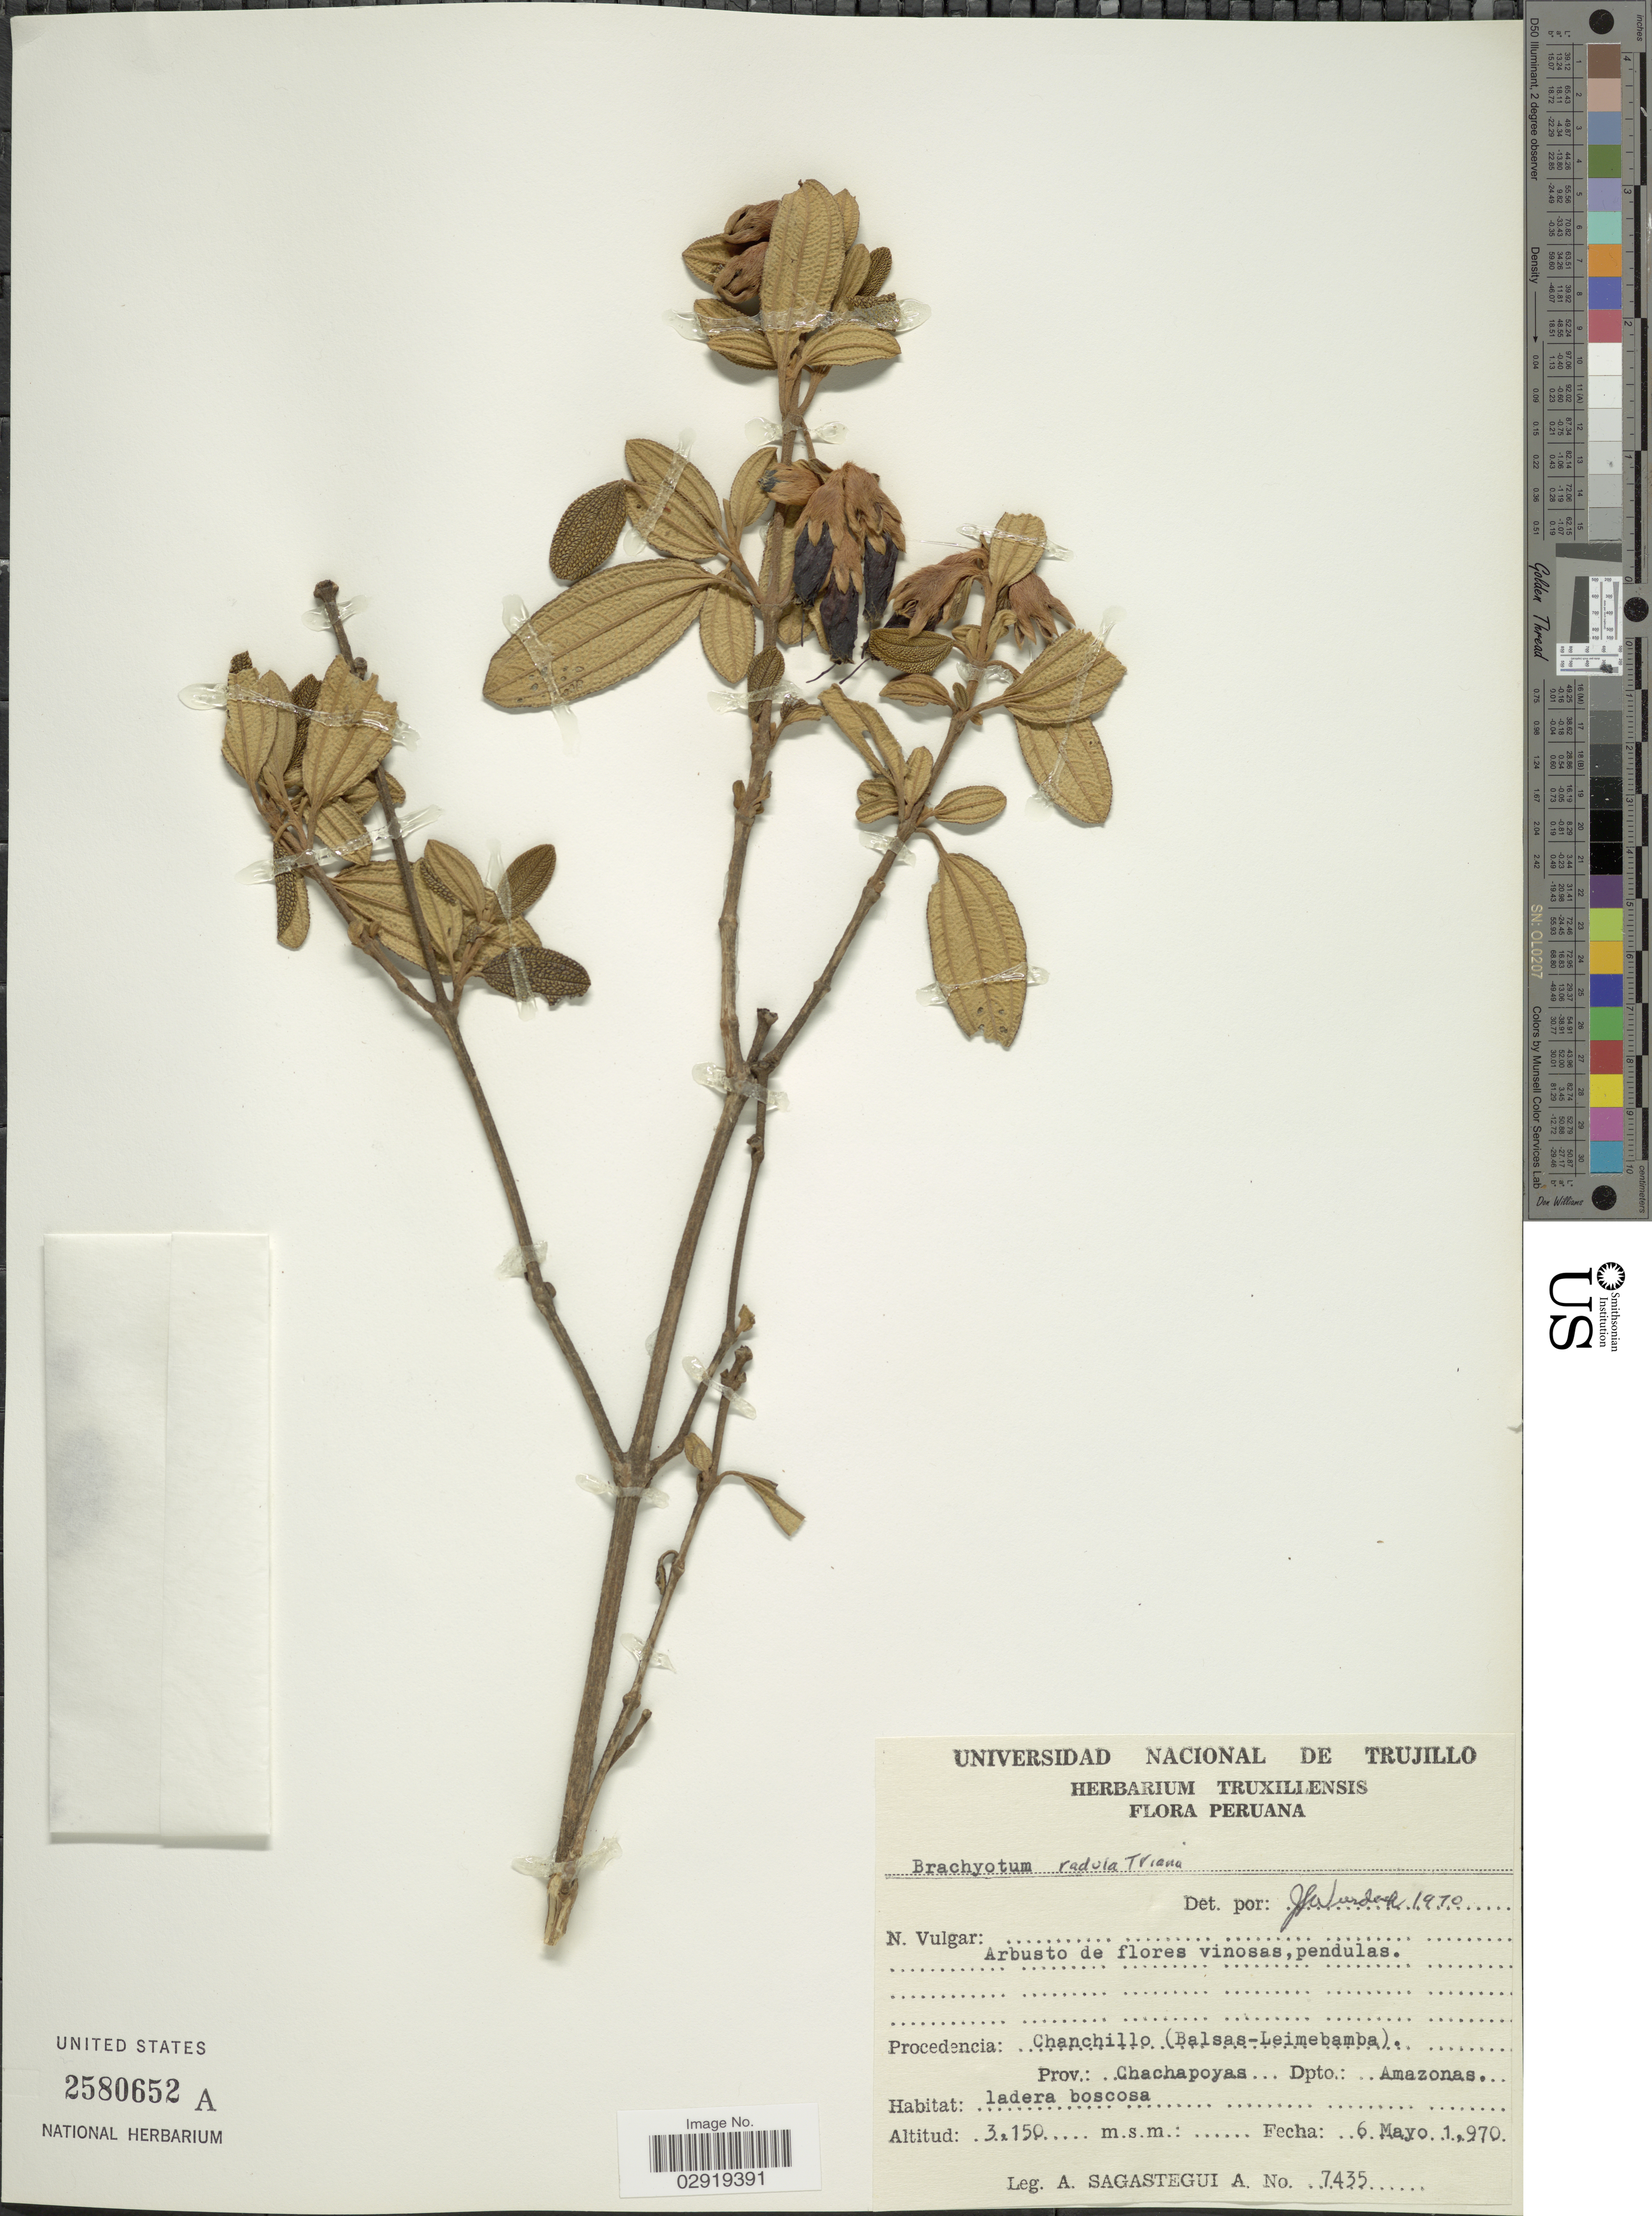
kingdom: Plantae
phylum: Tracheophyta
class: Magnoliopsida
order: Myrtales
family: Melastomataceae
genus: Brachyotum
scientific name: Brachyotum radula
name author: Triana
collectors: A. Sagástegui A.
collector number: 7435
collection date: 1970-05-06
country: Peru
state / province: Amazonas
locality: Procedencia: Chanchillo (Balsas-Leimebamba). Prov: Chachapoyas. Dpto.: Amazonas.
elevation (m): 3150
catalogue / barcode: US 2580652A